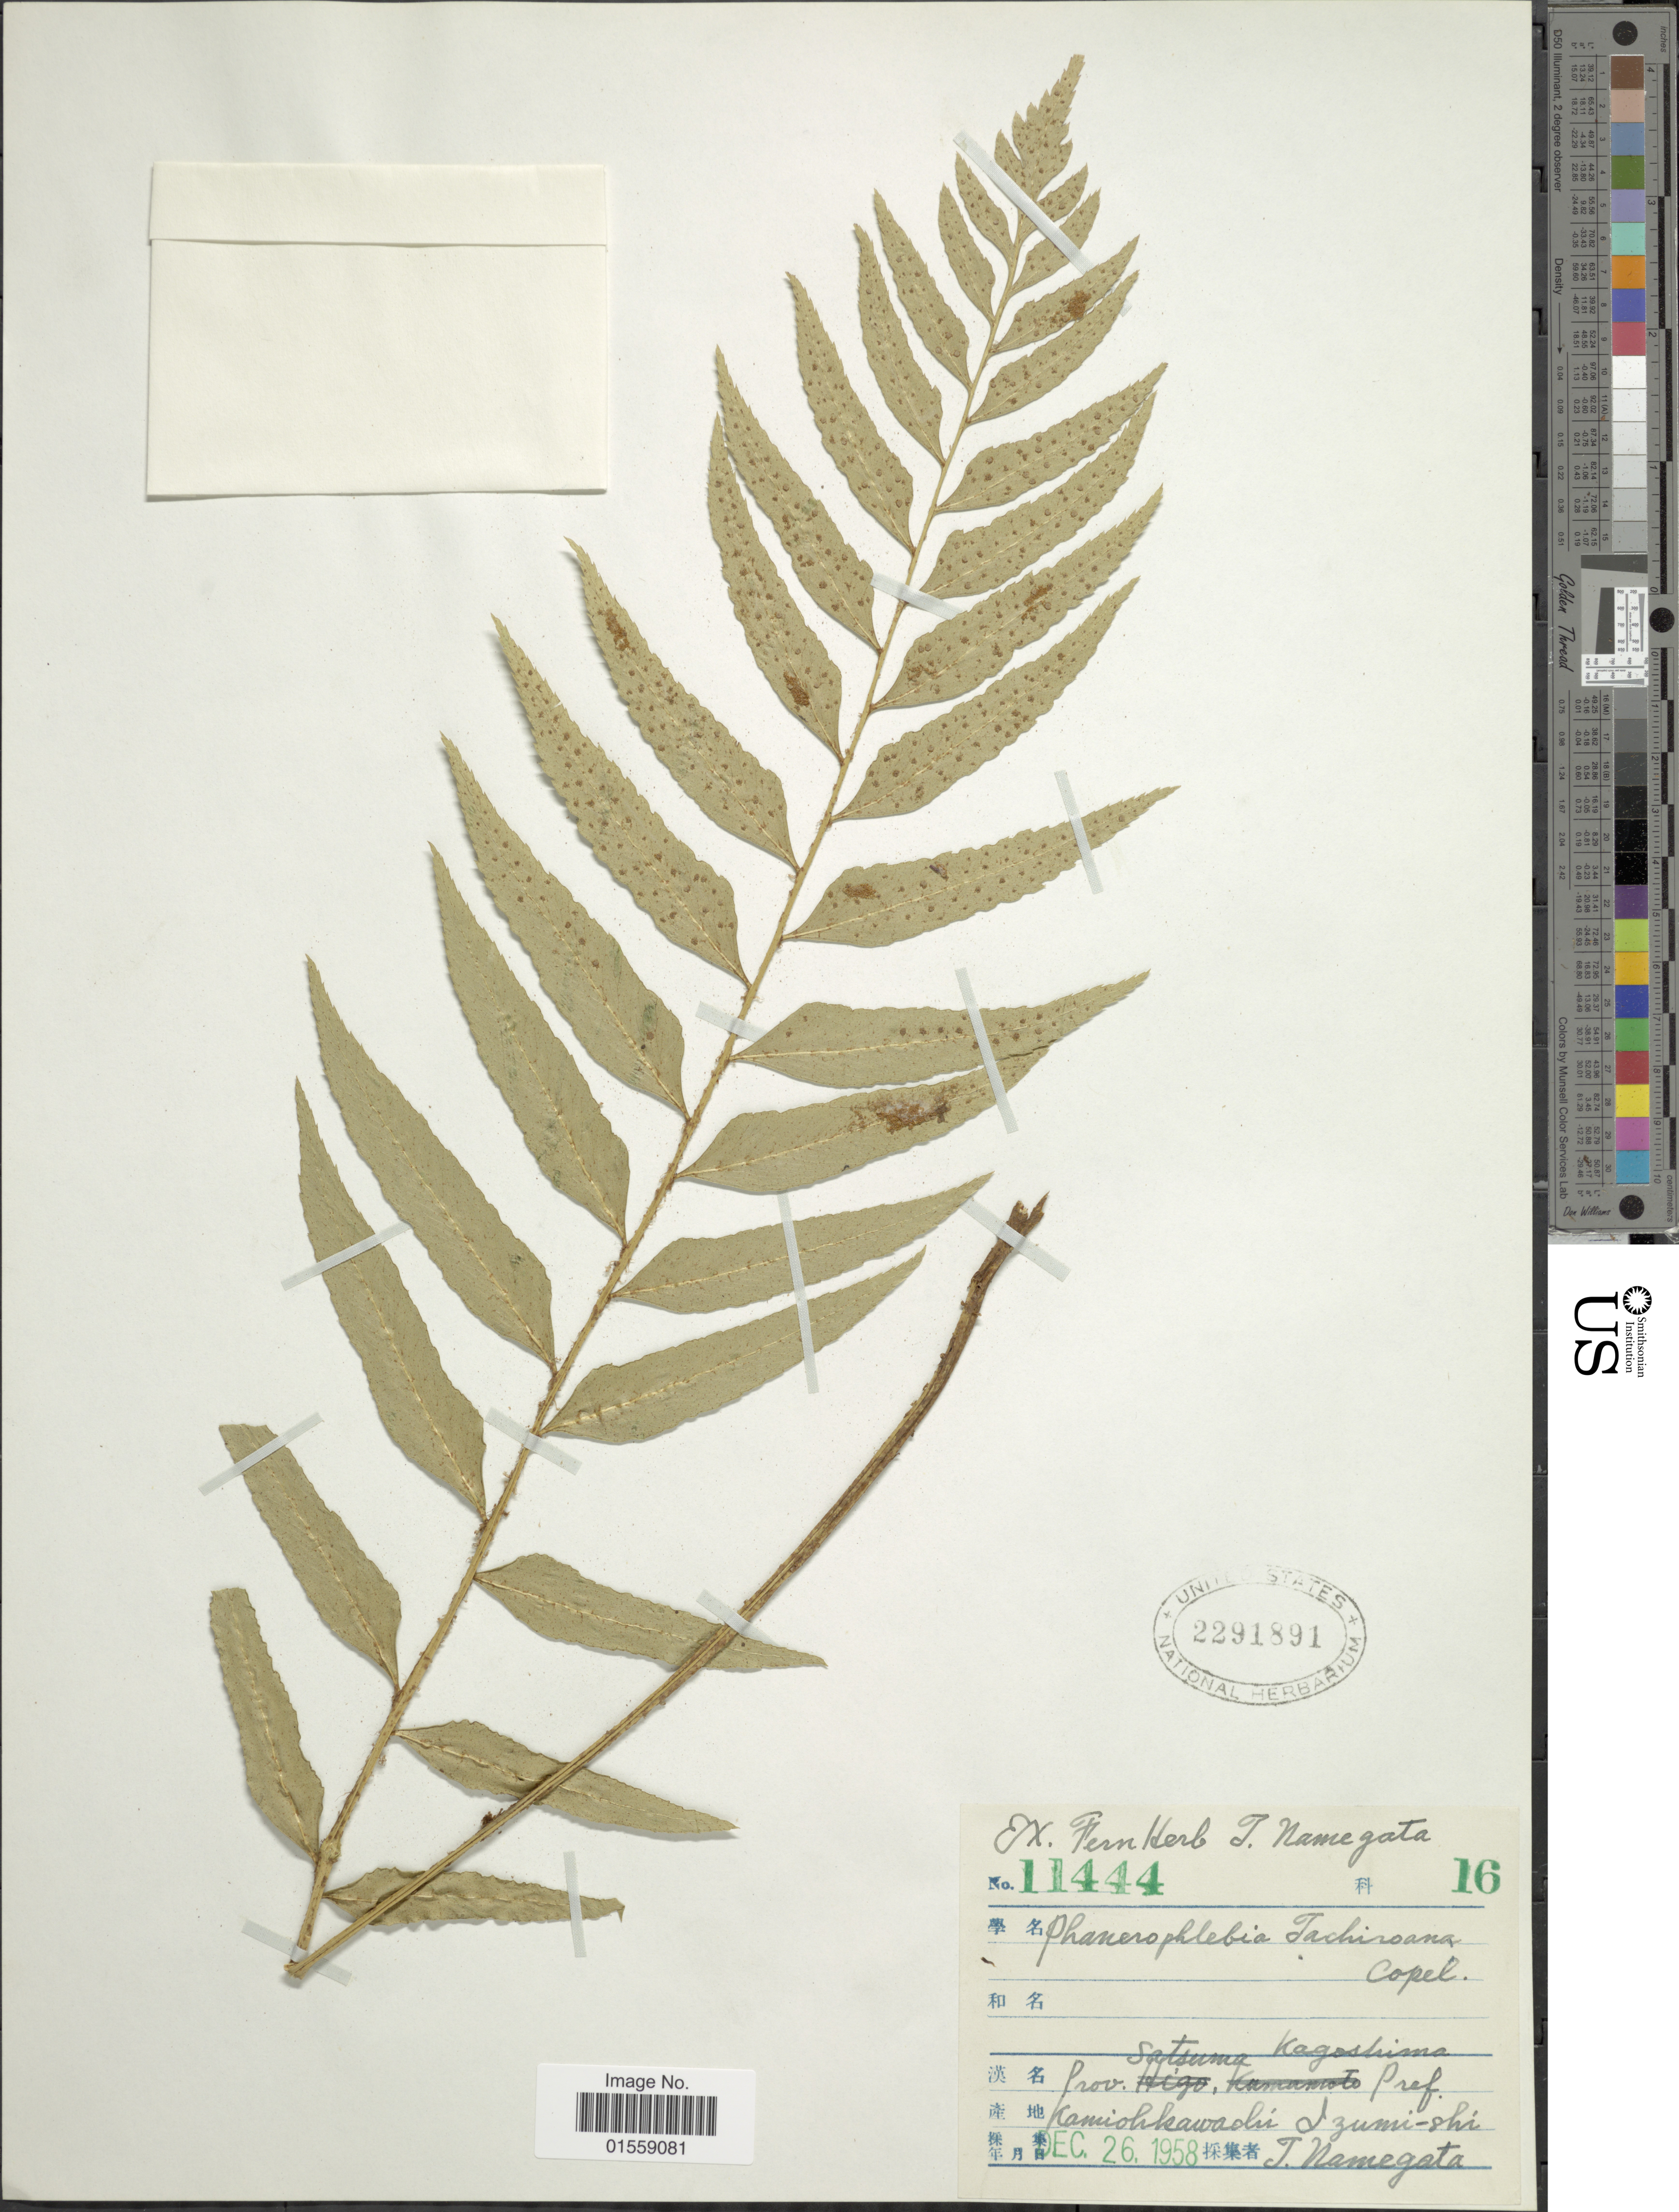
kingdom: Plantae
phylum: Tracheophyta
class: Polypodiopsida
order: Polypodiales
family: Dryopteridaceae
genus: Polystichum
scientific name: Polystichum hookerianum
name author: (C. Presl) C. Chr.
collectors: T. Namegata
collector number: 11444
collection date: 1958-12-26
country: Japan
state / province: Kagosima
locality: Prov. Satsuma, Kamiohkawashi Izumi-shi.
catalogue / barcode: US 2291891